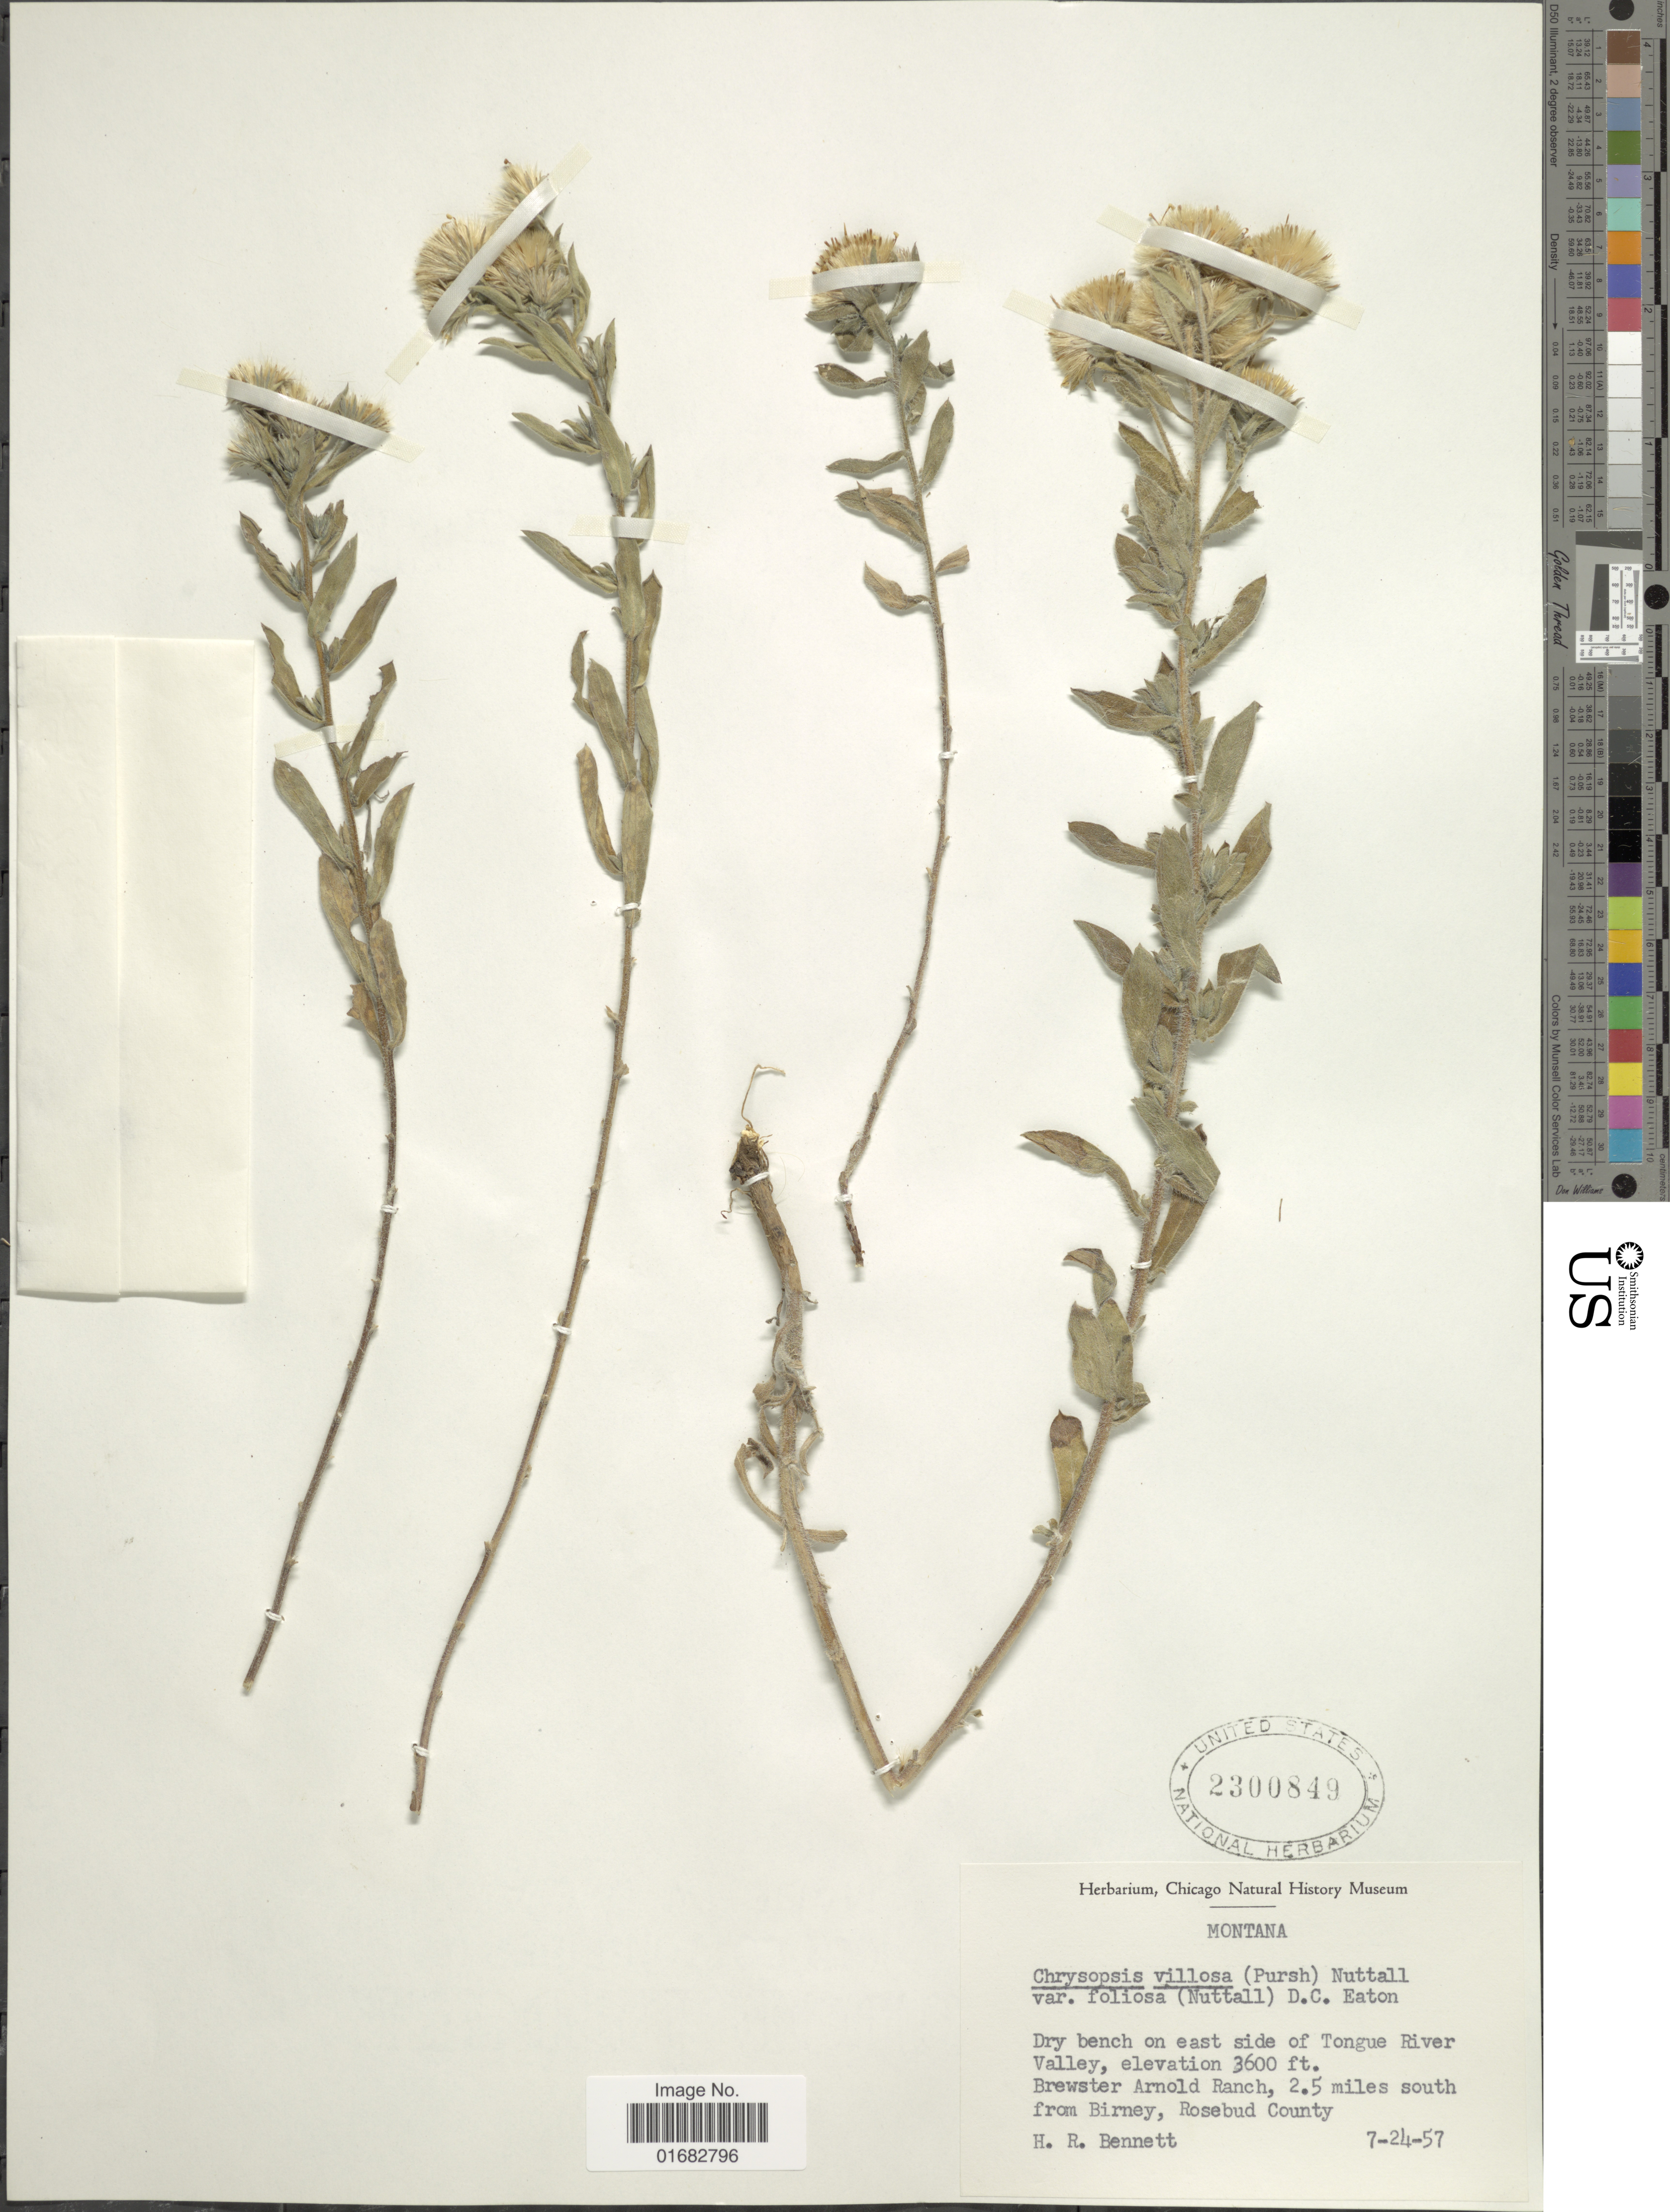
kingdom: Plantae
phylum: Tracheophyta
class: Magnoliopsida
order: Asterales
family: Asteraceae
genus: Heterotheca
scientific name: Heterotheca villosa var. foliosa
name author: (Nutt.) V.L. Harms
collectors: H. R. Bennett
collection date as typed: Transcribed d/m/y: 24/7/57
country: United States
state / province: Montana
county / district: Rosebud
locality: Brewster Arnold Ranch, 2.5 miles south from Birney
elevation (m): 1097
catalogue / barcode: US 2300849